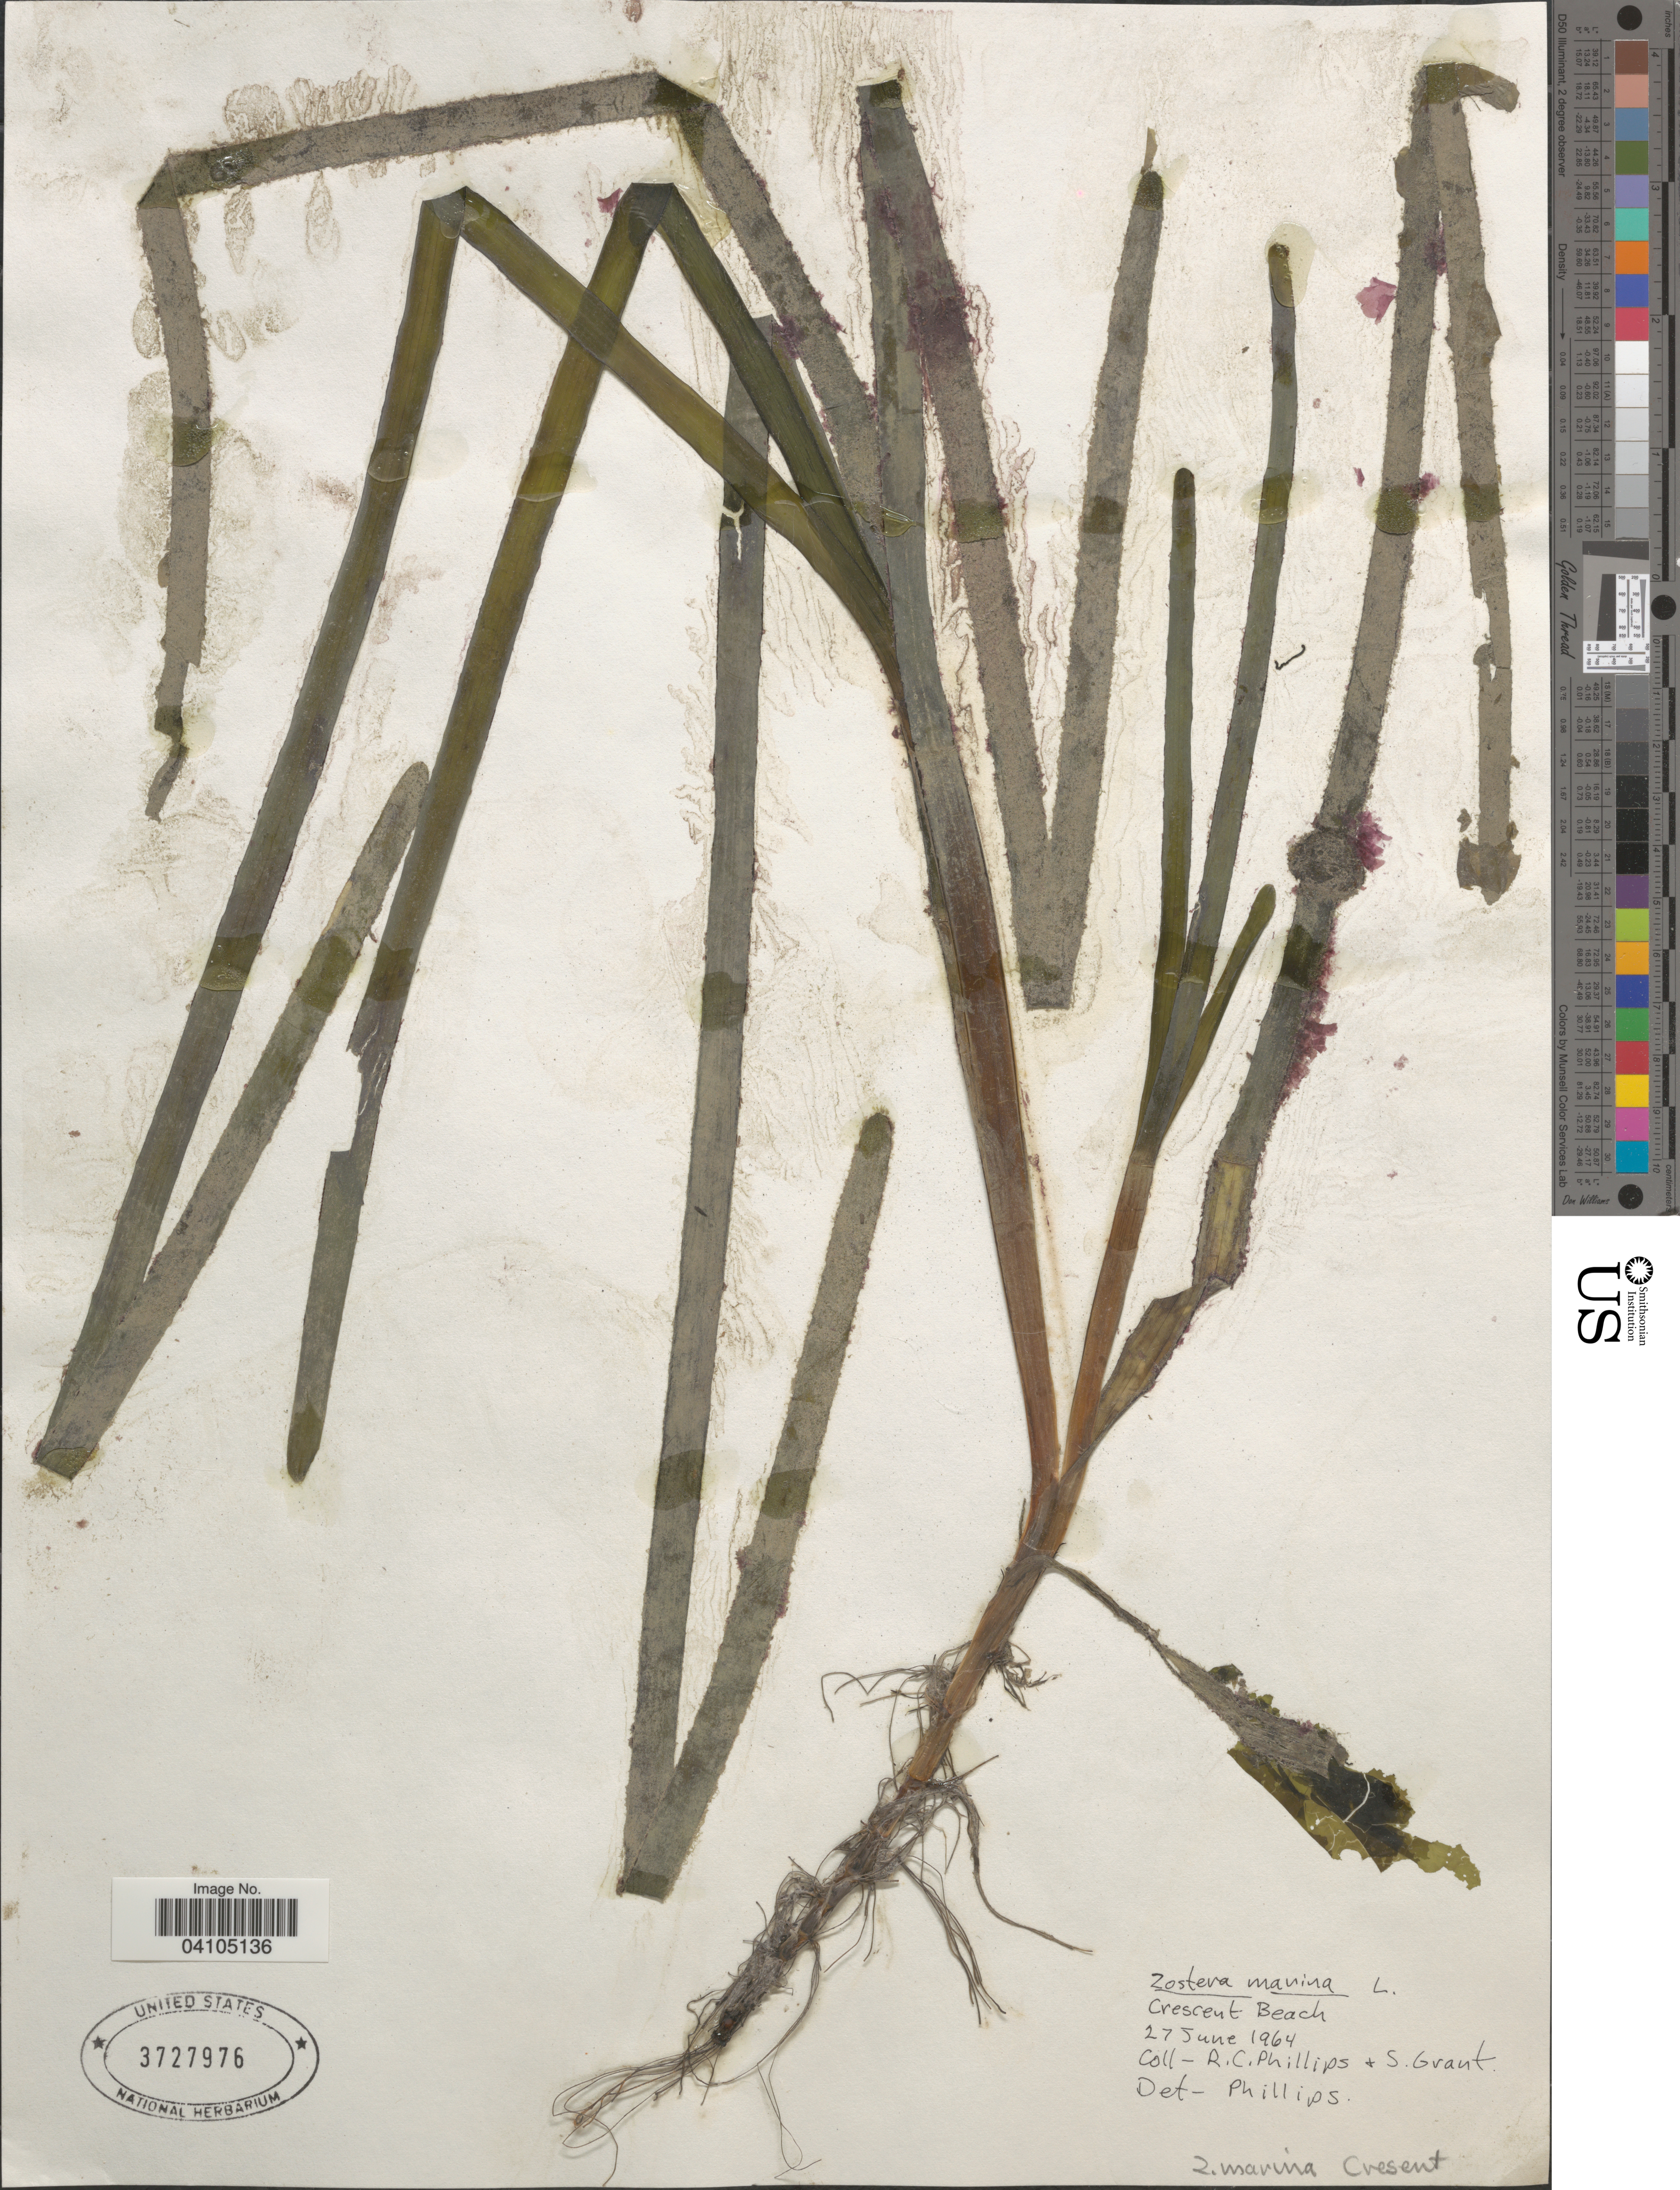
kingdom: Plantae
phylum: Tracheophyta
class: Liliopsida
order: Alismatales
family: Zosteraceae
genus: Zostera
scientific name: Zostera marina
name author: L.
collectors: R. C. Phillips & S. Grant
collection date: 1964-06-27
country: United States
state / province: Washington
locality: Crescent Beach.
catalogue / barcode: US 3727976